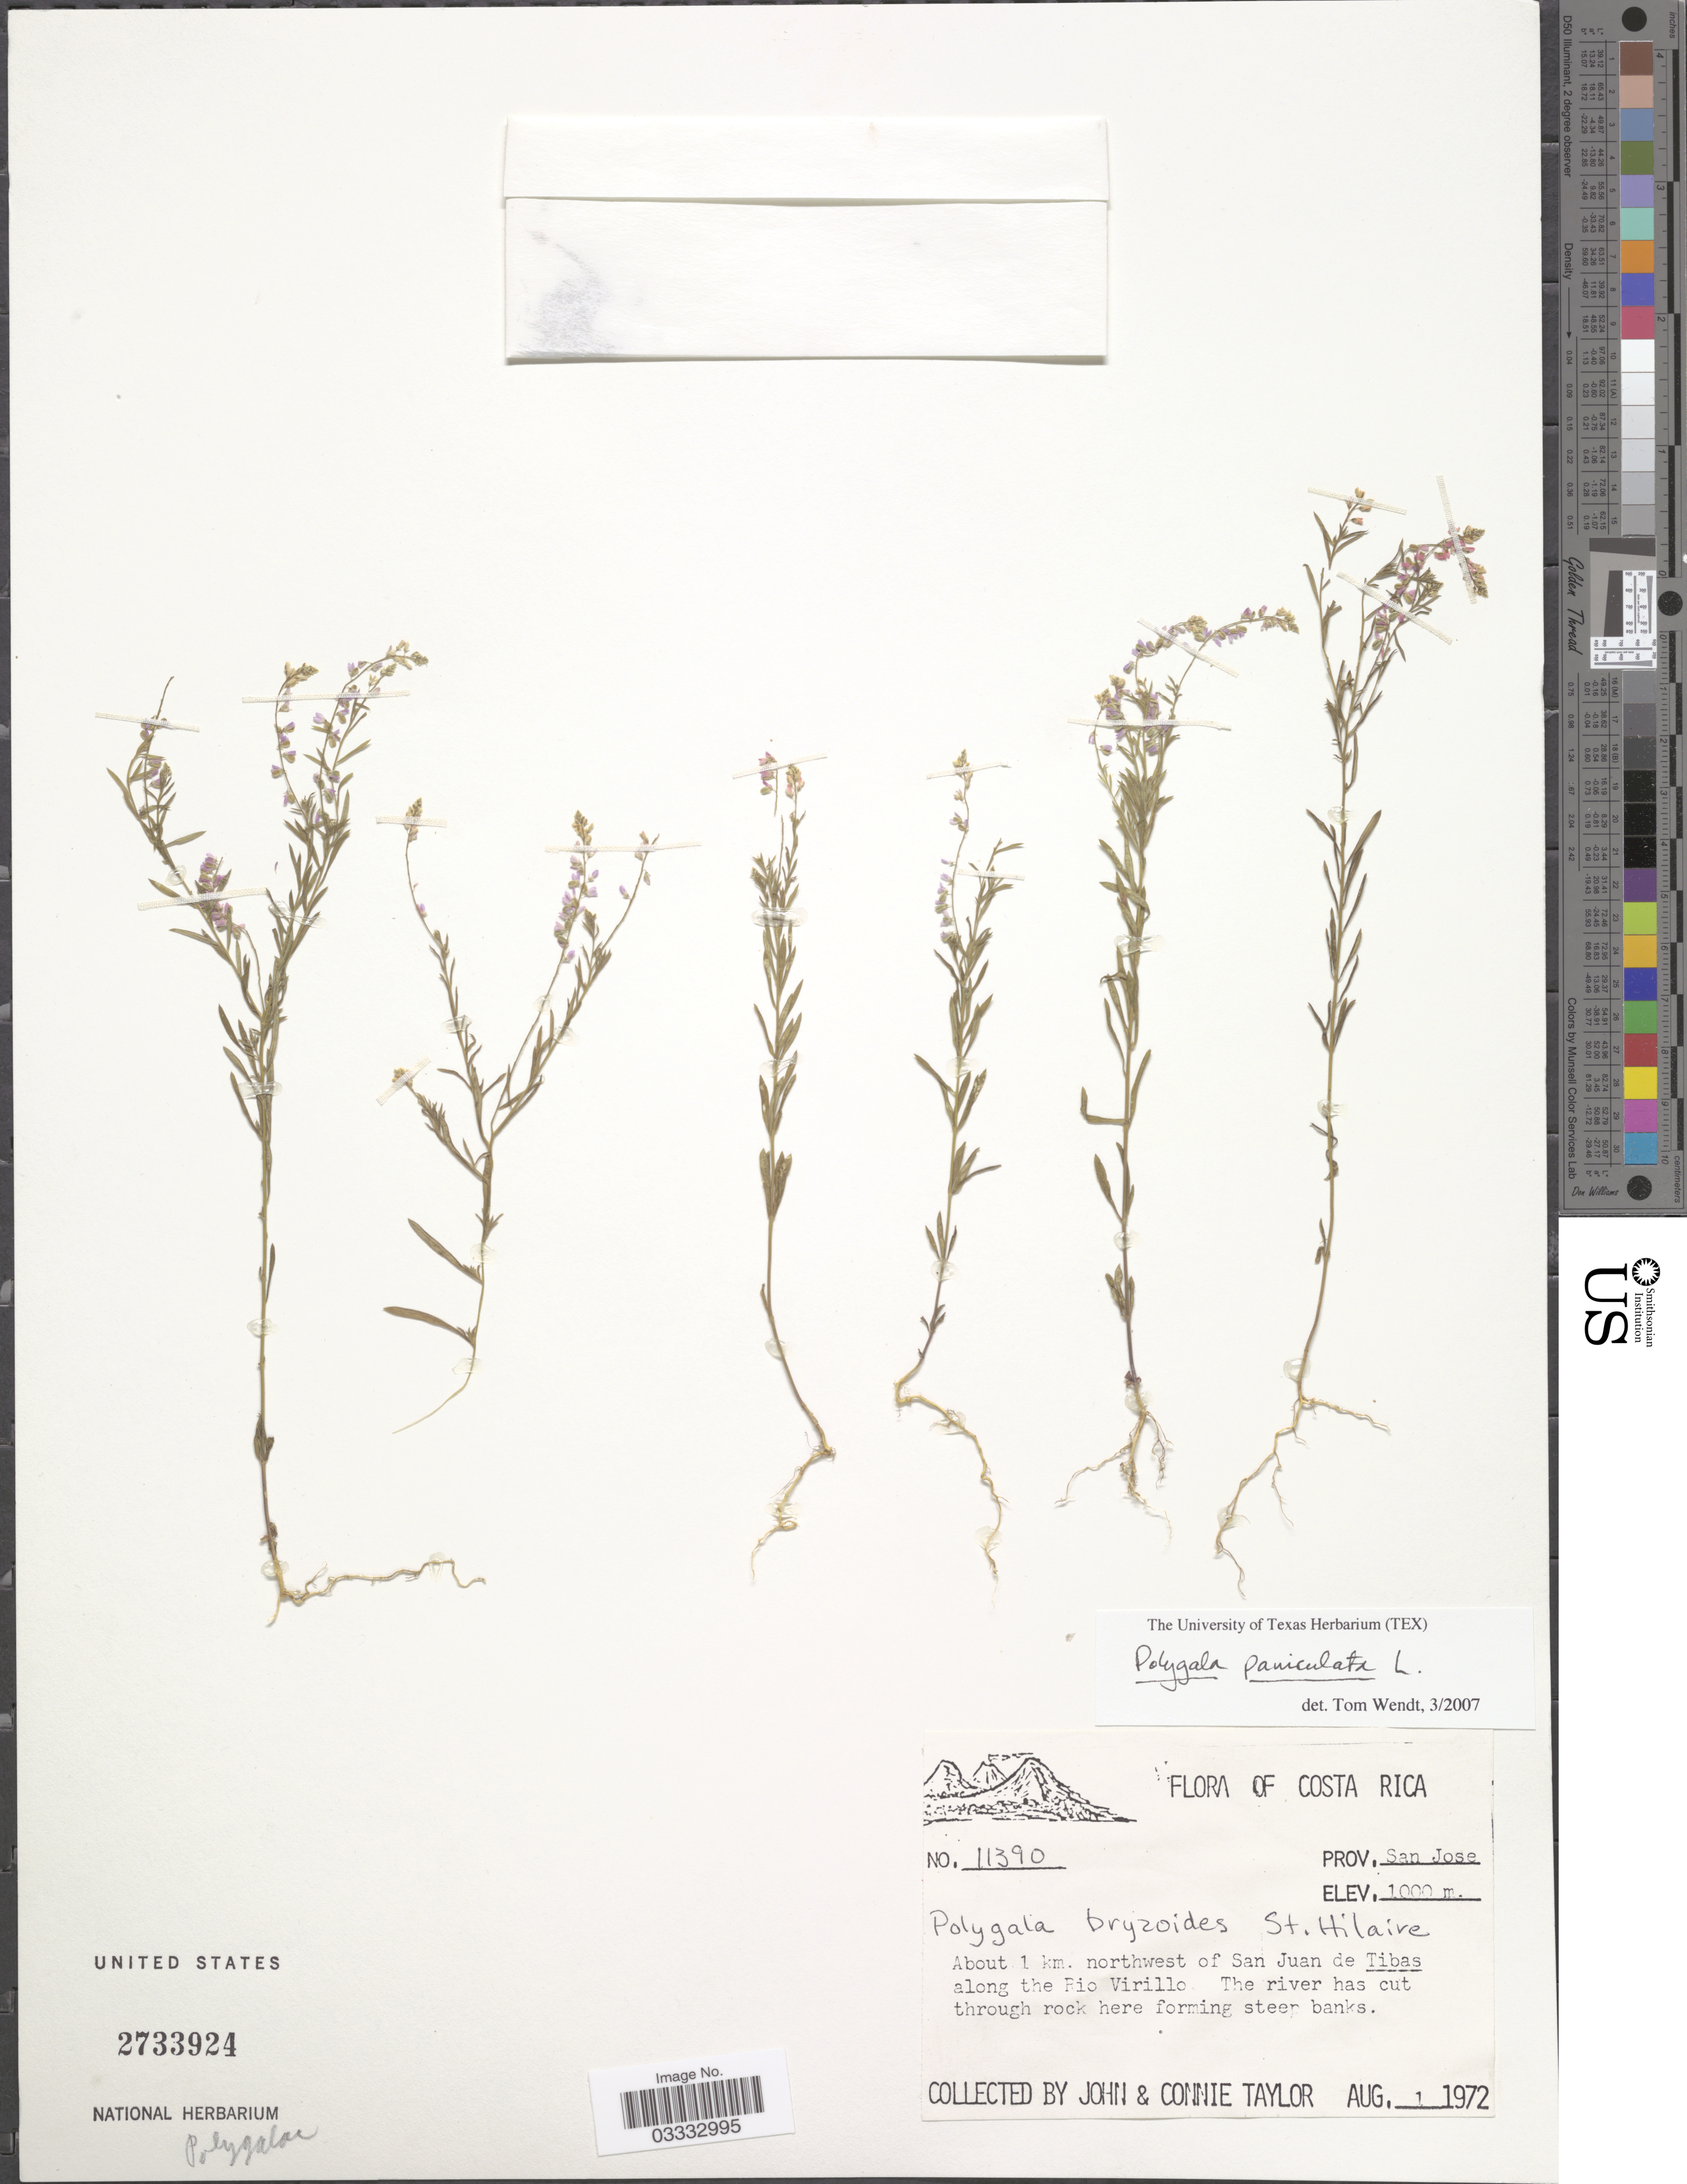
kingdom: Plantae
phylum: Tracheophyta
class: Magnoliopsida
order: Fabales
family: Polygalaceae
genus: Polygala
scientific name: Polygala paniculata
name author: L.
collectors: J. Taylor & C. Taylor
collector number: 11390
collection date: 1972-08-01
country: Costa Rica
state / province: San José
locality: About 1 km. northwest of San Juan de Tibas along the Rio Virillo.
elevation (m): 1000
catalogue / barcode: US 2733924